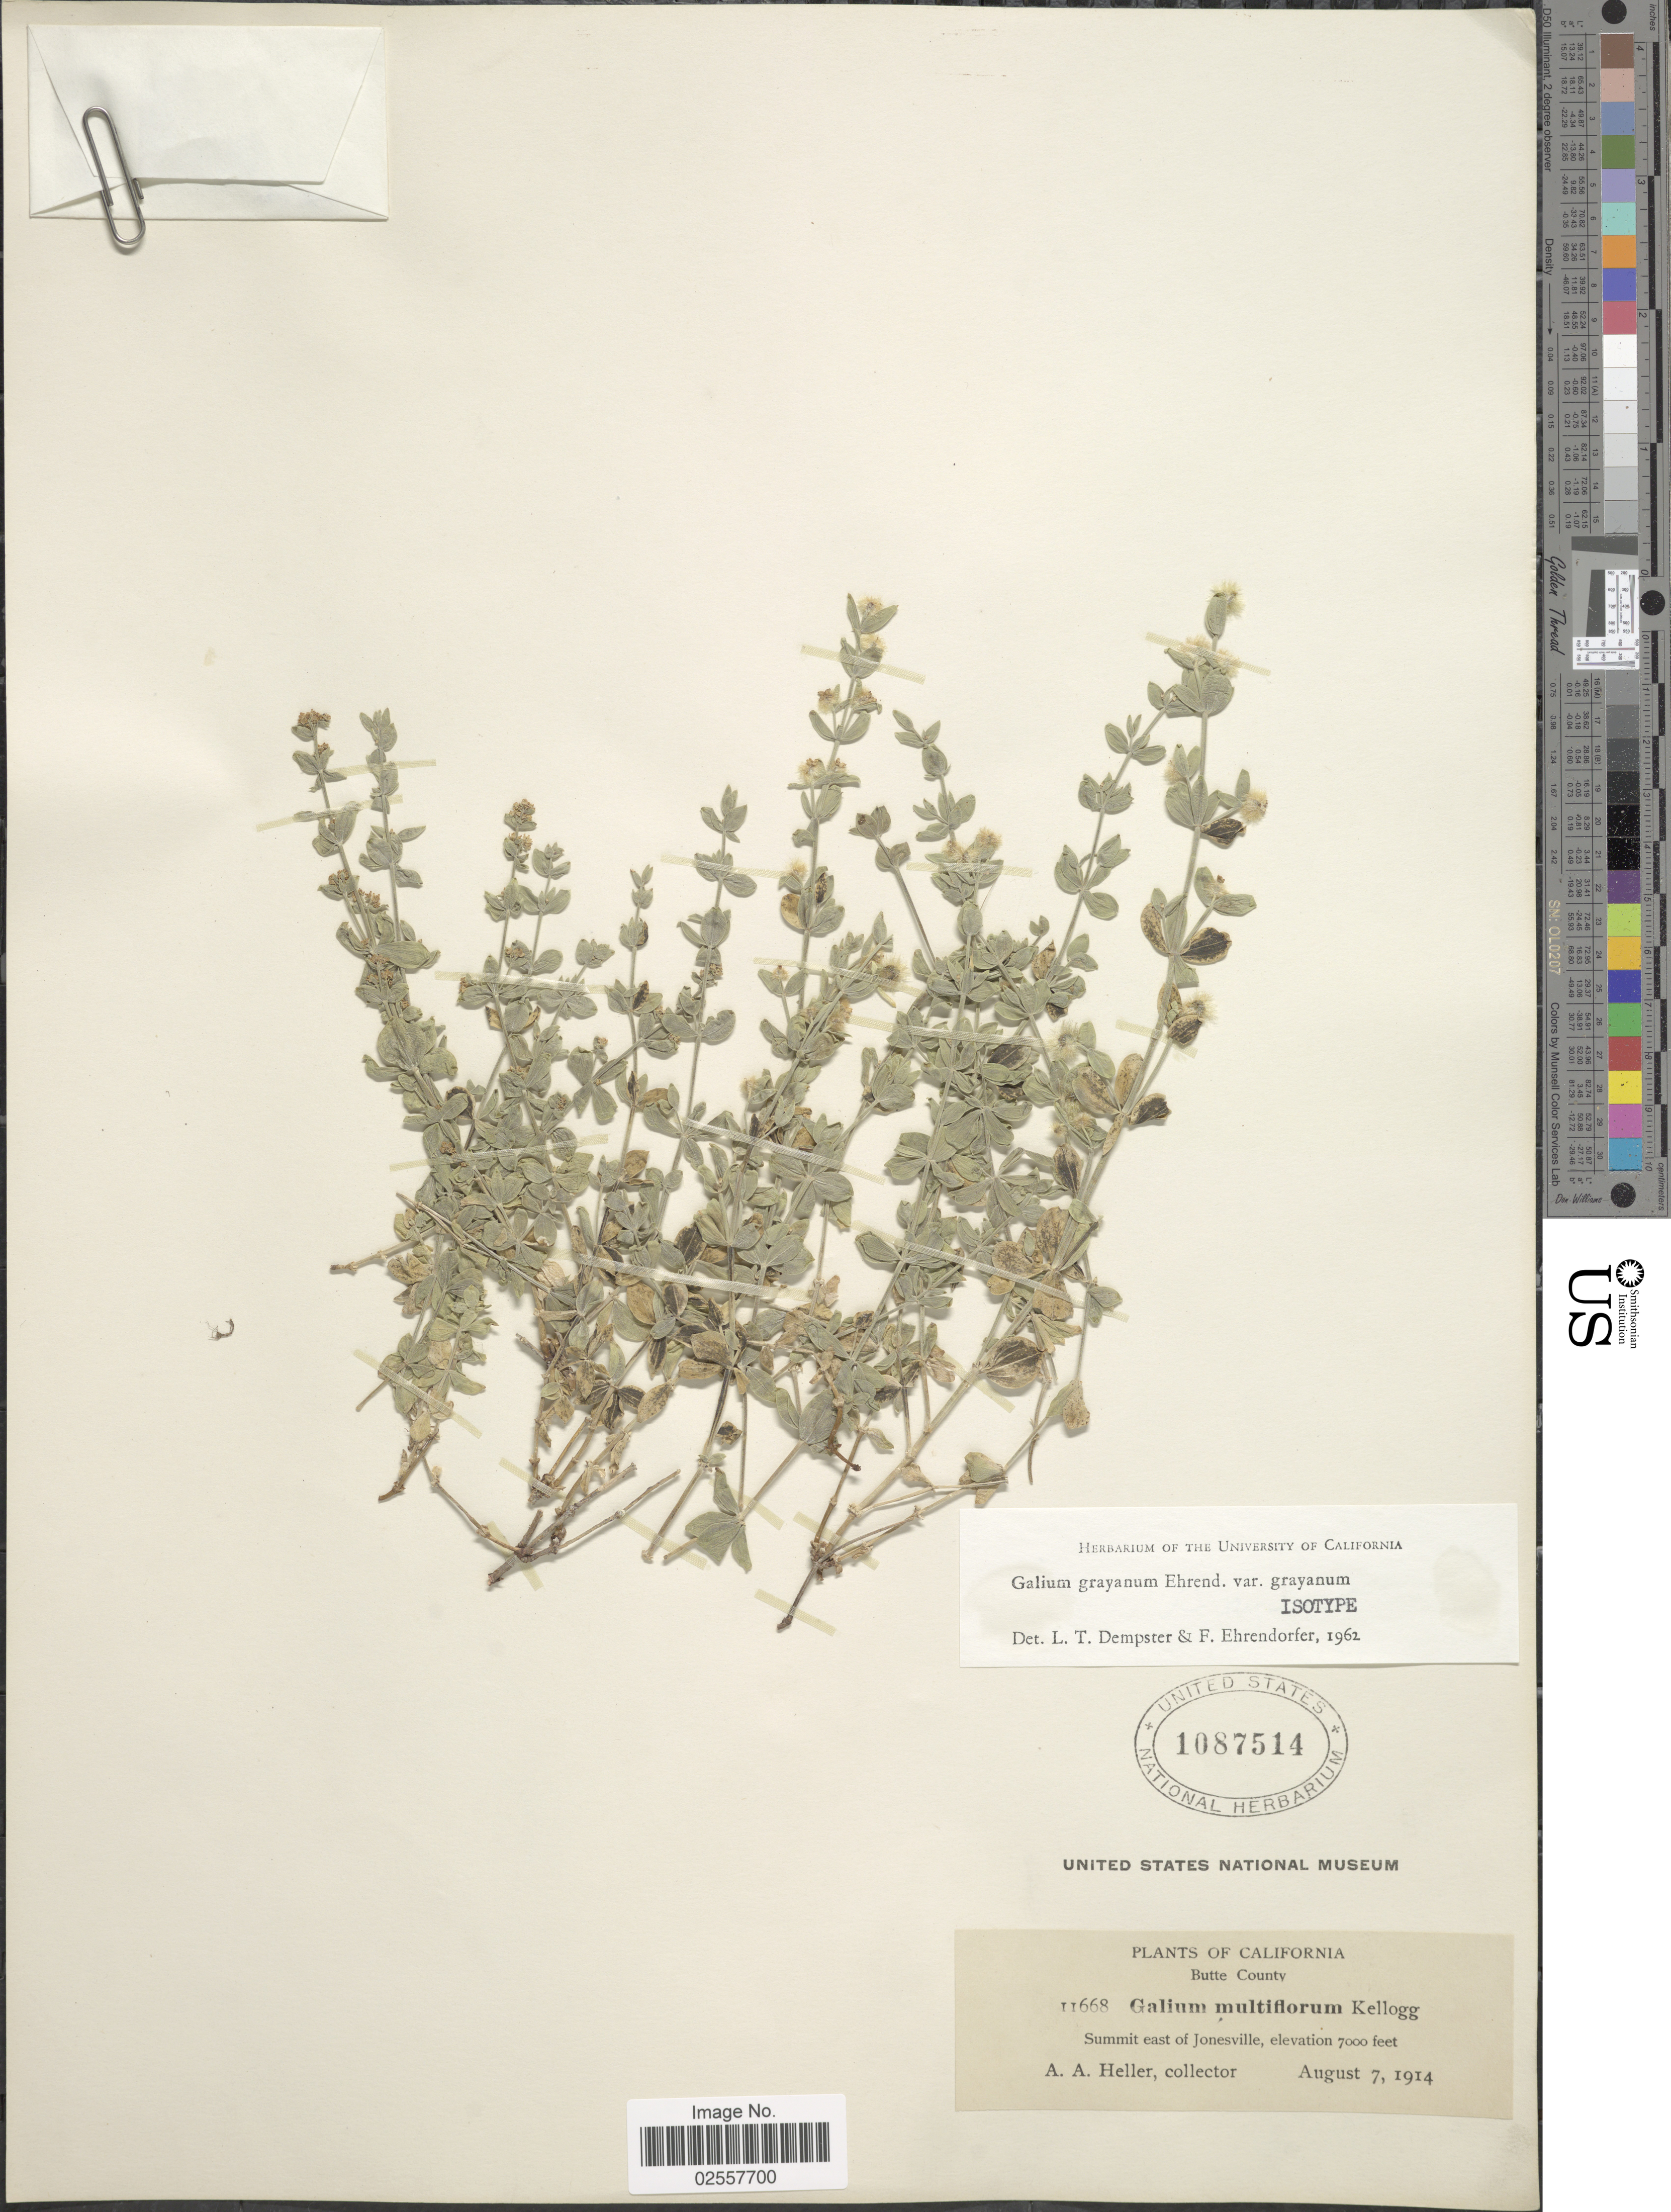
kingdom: Plantae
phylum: Tracheophyta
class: Magnoliopsida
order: Gentianales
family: Rubiaceae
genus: Galium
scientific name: Galium grayanum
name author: Ehrend.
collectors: A. A. Heller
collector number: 11668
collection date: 1914-08-07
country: United States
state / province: California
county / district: Butte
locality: Butte County. Summit east of Jonesville.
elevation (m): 2134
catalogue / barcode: US 1087514